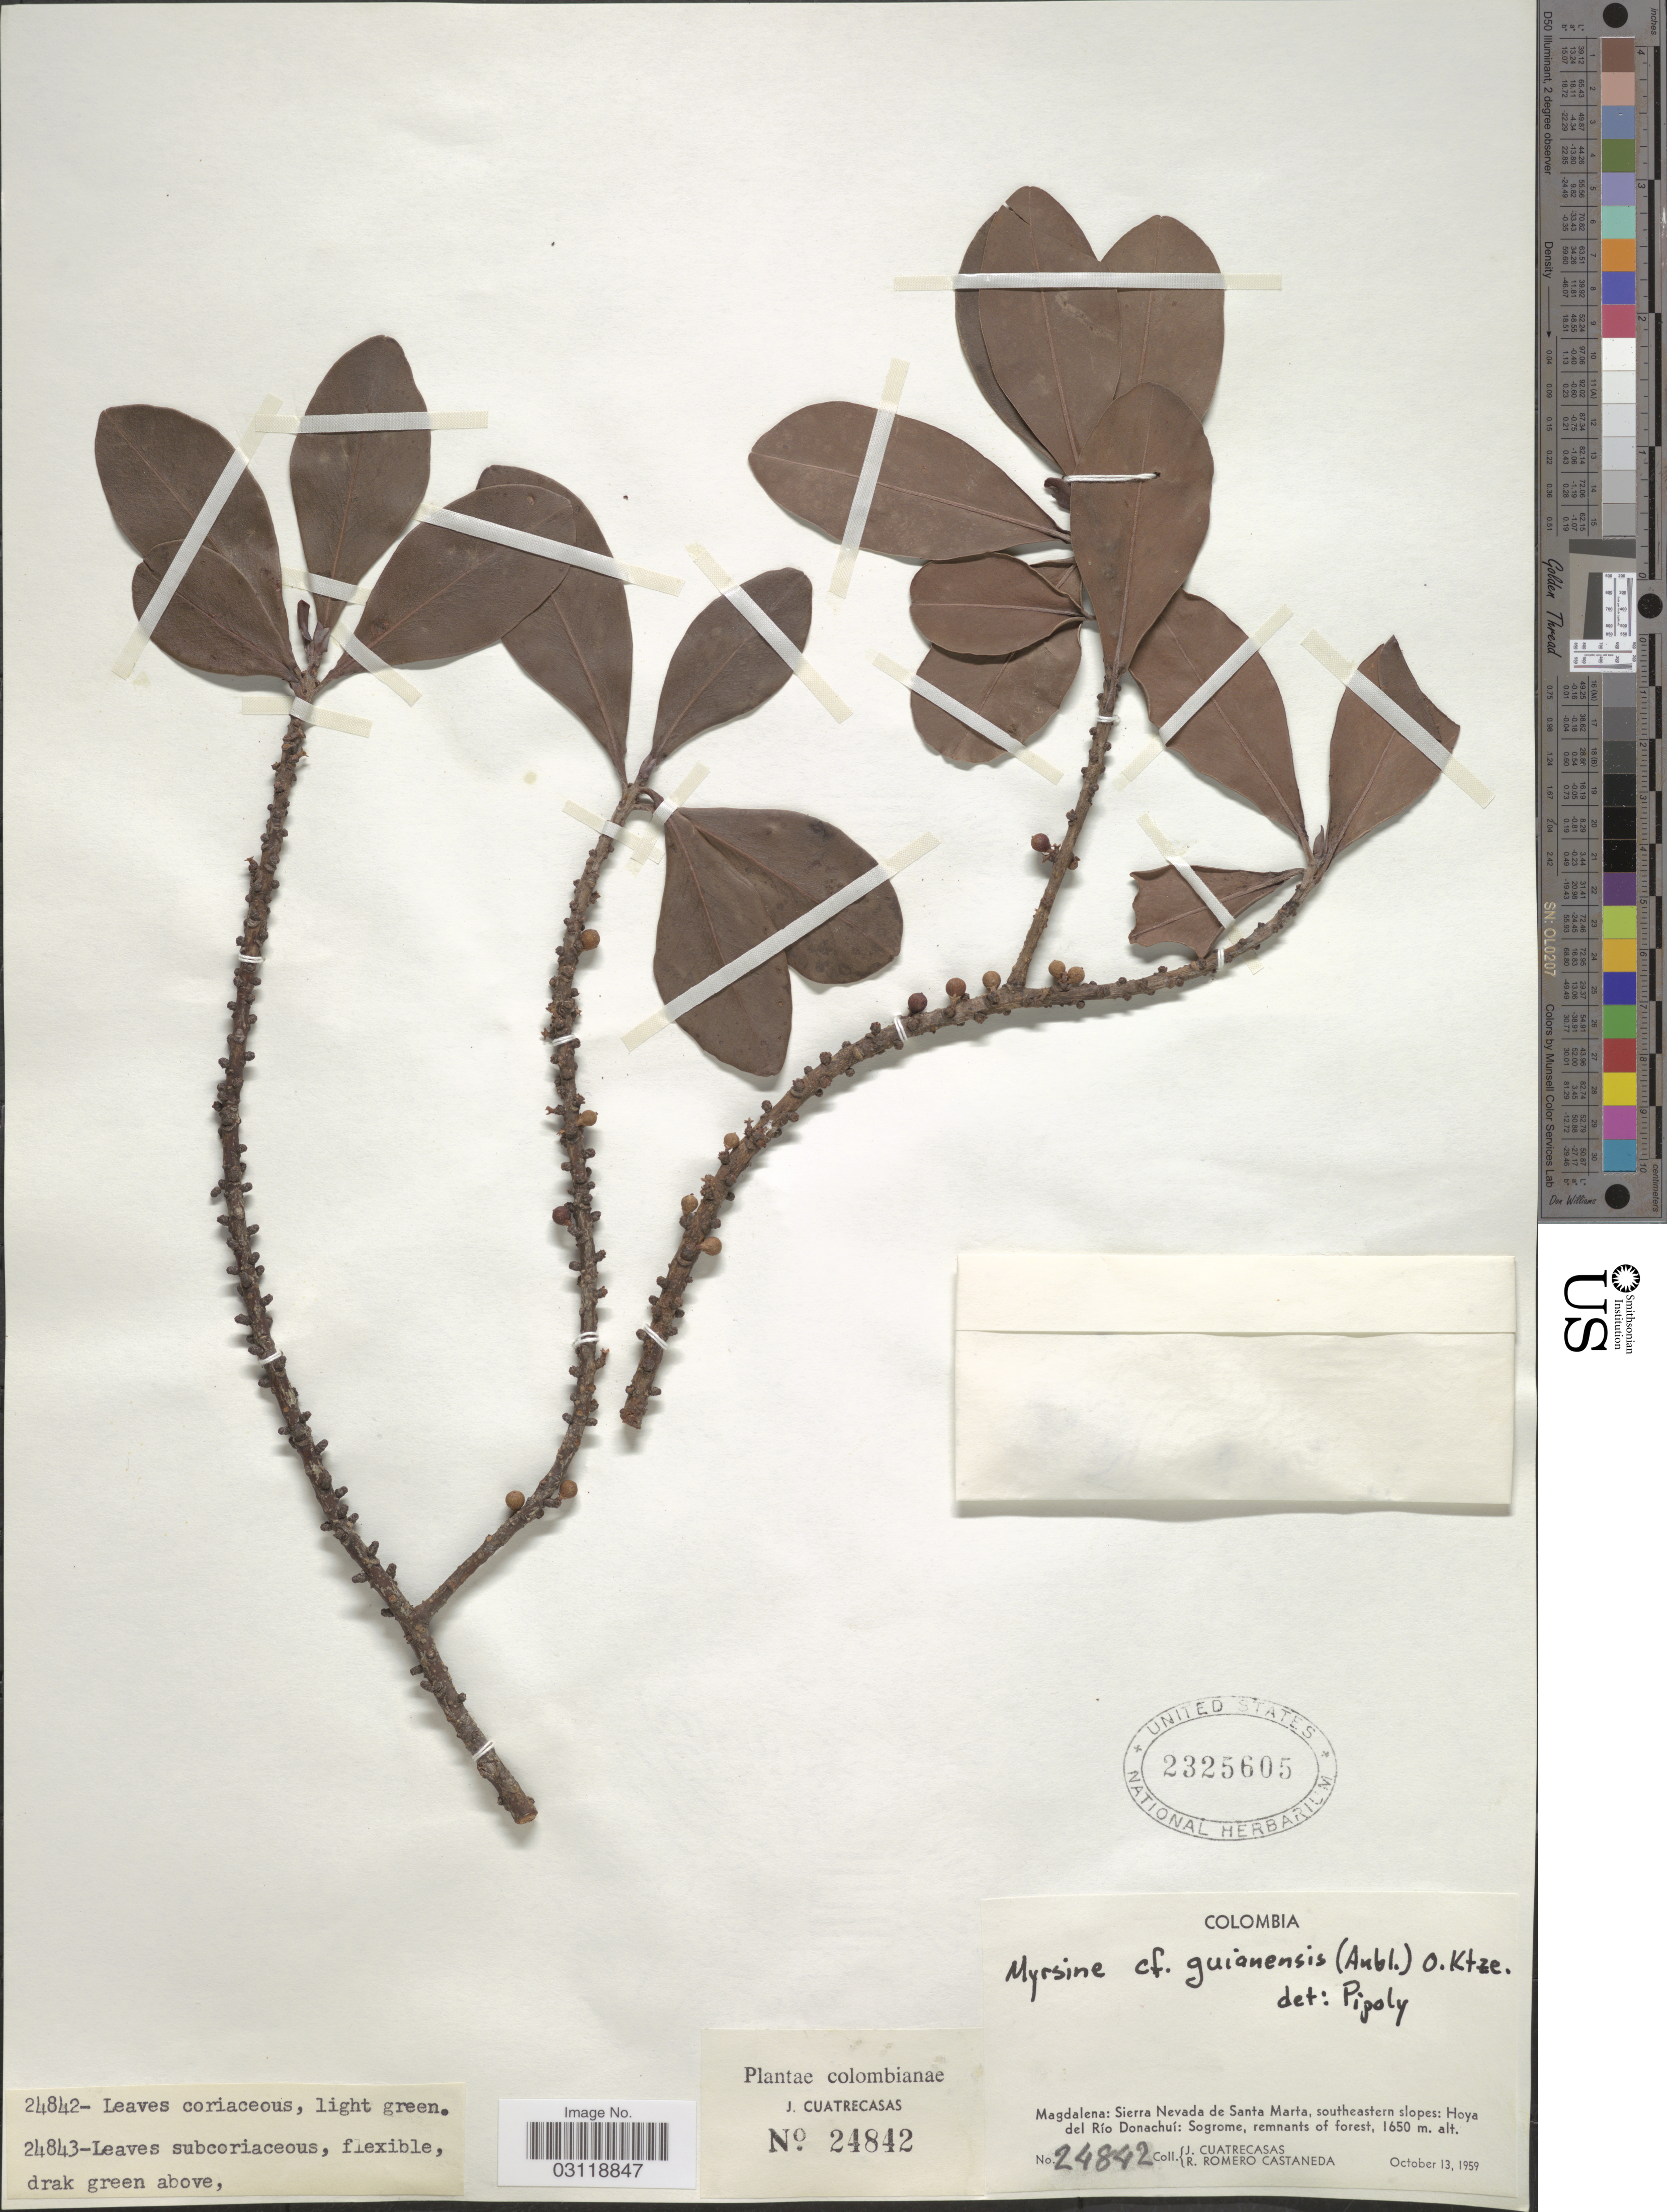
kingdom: Plantae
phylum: Tracheophyta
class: Magnoliopsida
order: Ericales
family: Primulaceae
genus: Rapanea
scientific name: Rapanea sp.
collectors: J. Cuatrecasas & R. Romero Castañeda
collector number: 24842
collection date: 1959-10-13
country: Colombia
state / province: Magdalena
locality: Sierra Nevada de Santa Marta, southeastern slopes: Hoya del Río Donachuí: Sogrome.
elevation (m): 1650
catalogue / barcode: US 2325605